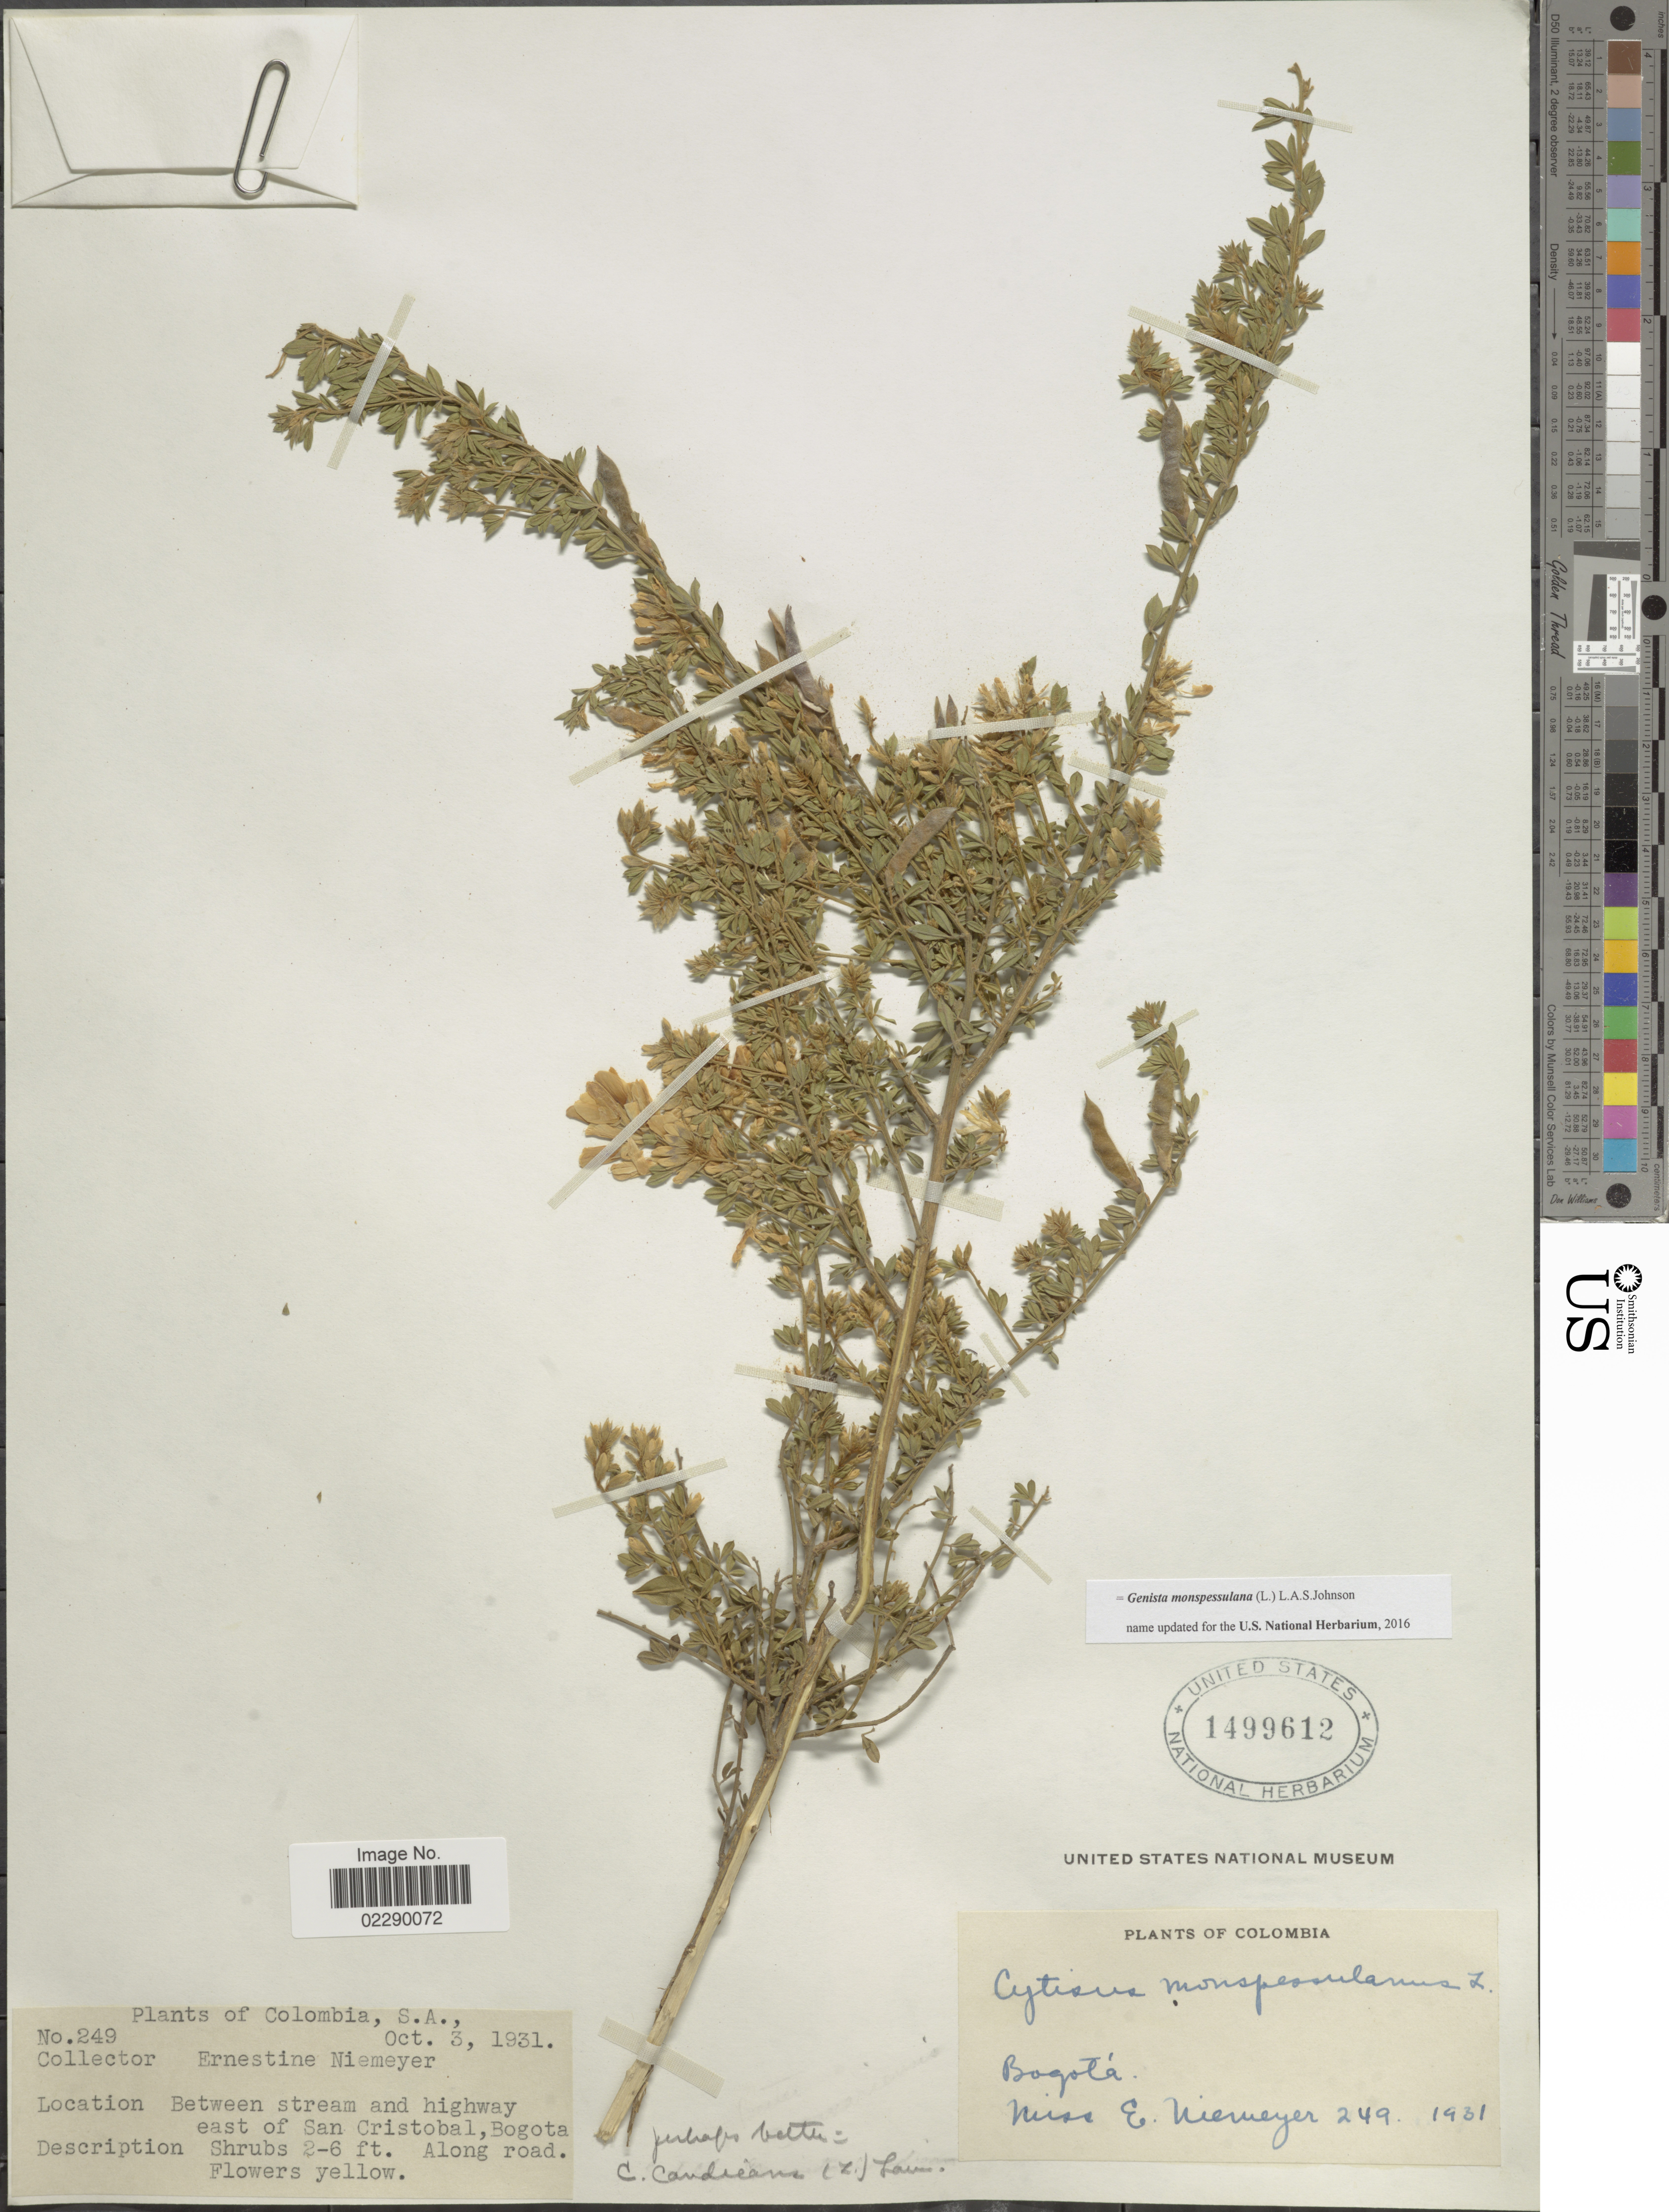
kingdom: Plantae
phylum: Tracheophyta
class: Magnoliopsida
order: Fabales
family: Fabaceae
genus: Genista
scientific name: Genista monspessulana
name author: (L.) L.A.S. Johnson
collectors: E. H. Niemeyer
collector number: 249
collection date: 1931-10-03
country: Colombia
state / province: Bogota D.C.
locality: Between stream and highway east of San Cristobal, Bogota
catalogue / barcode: US 1499612